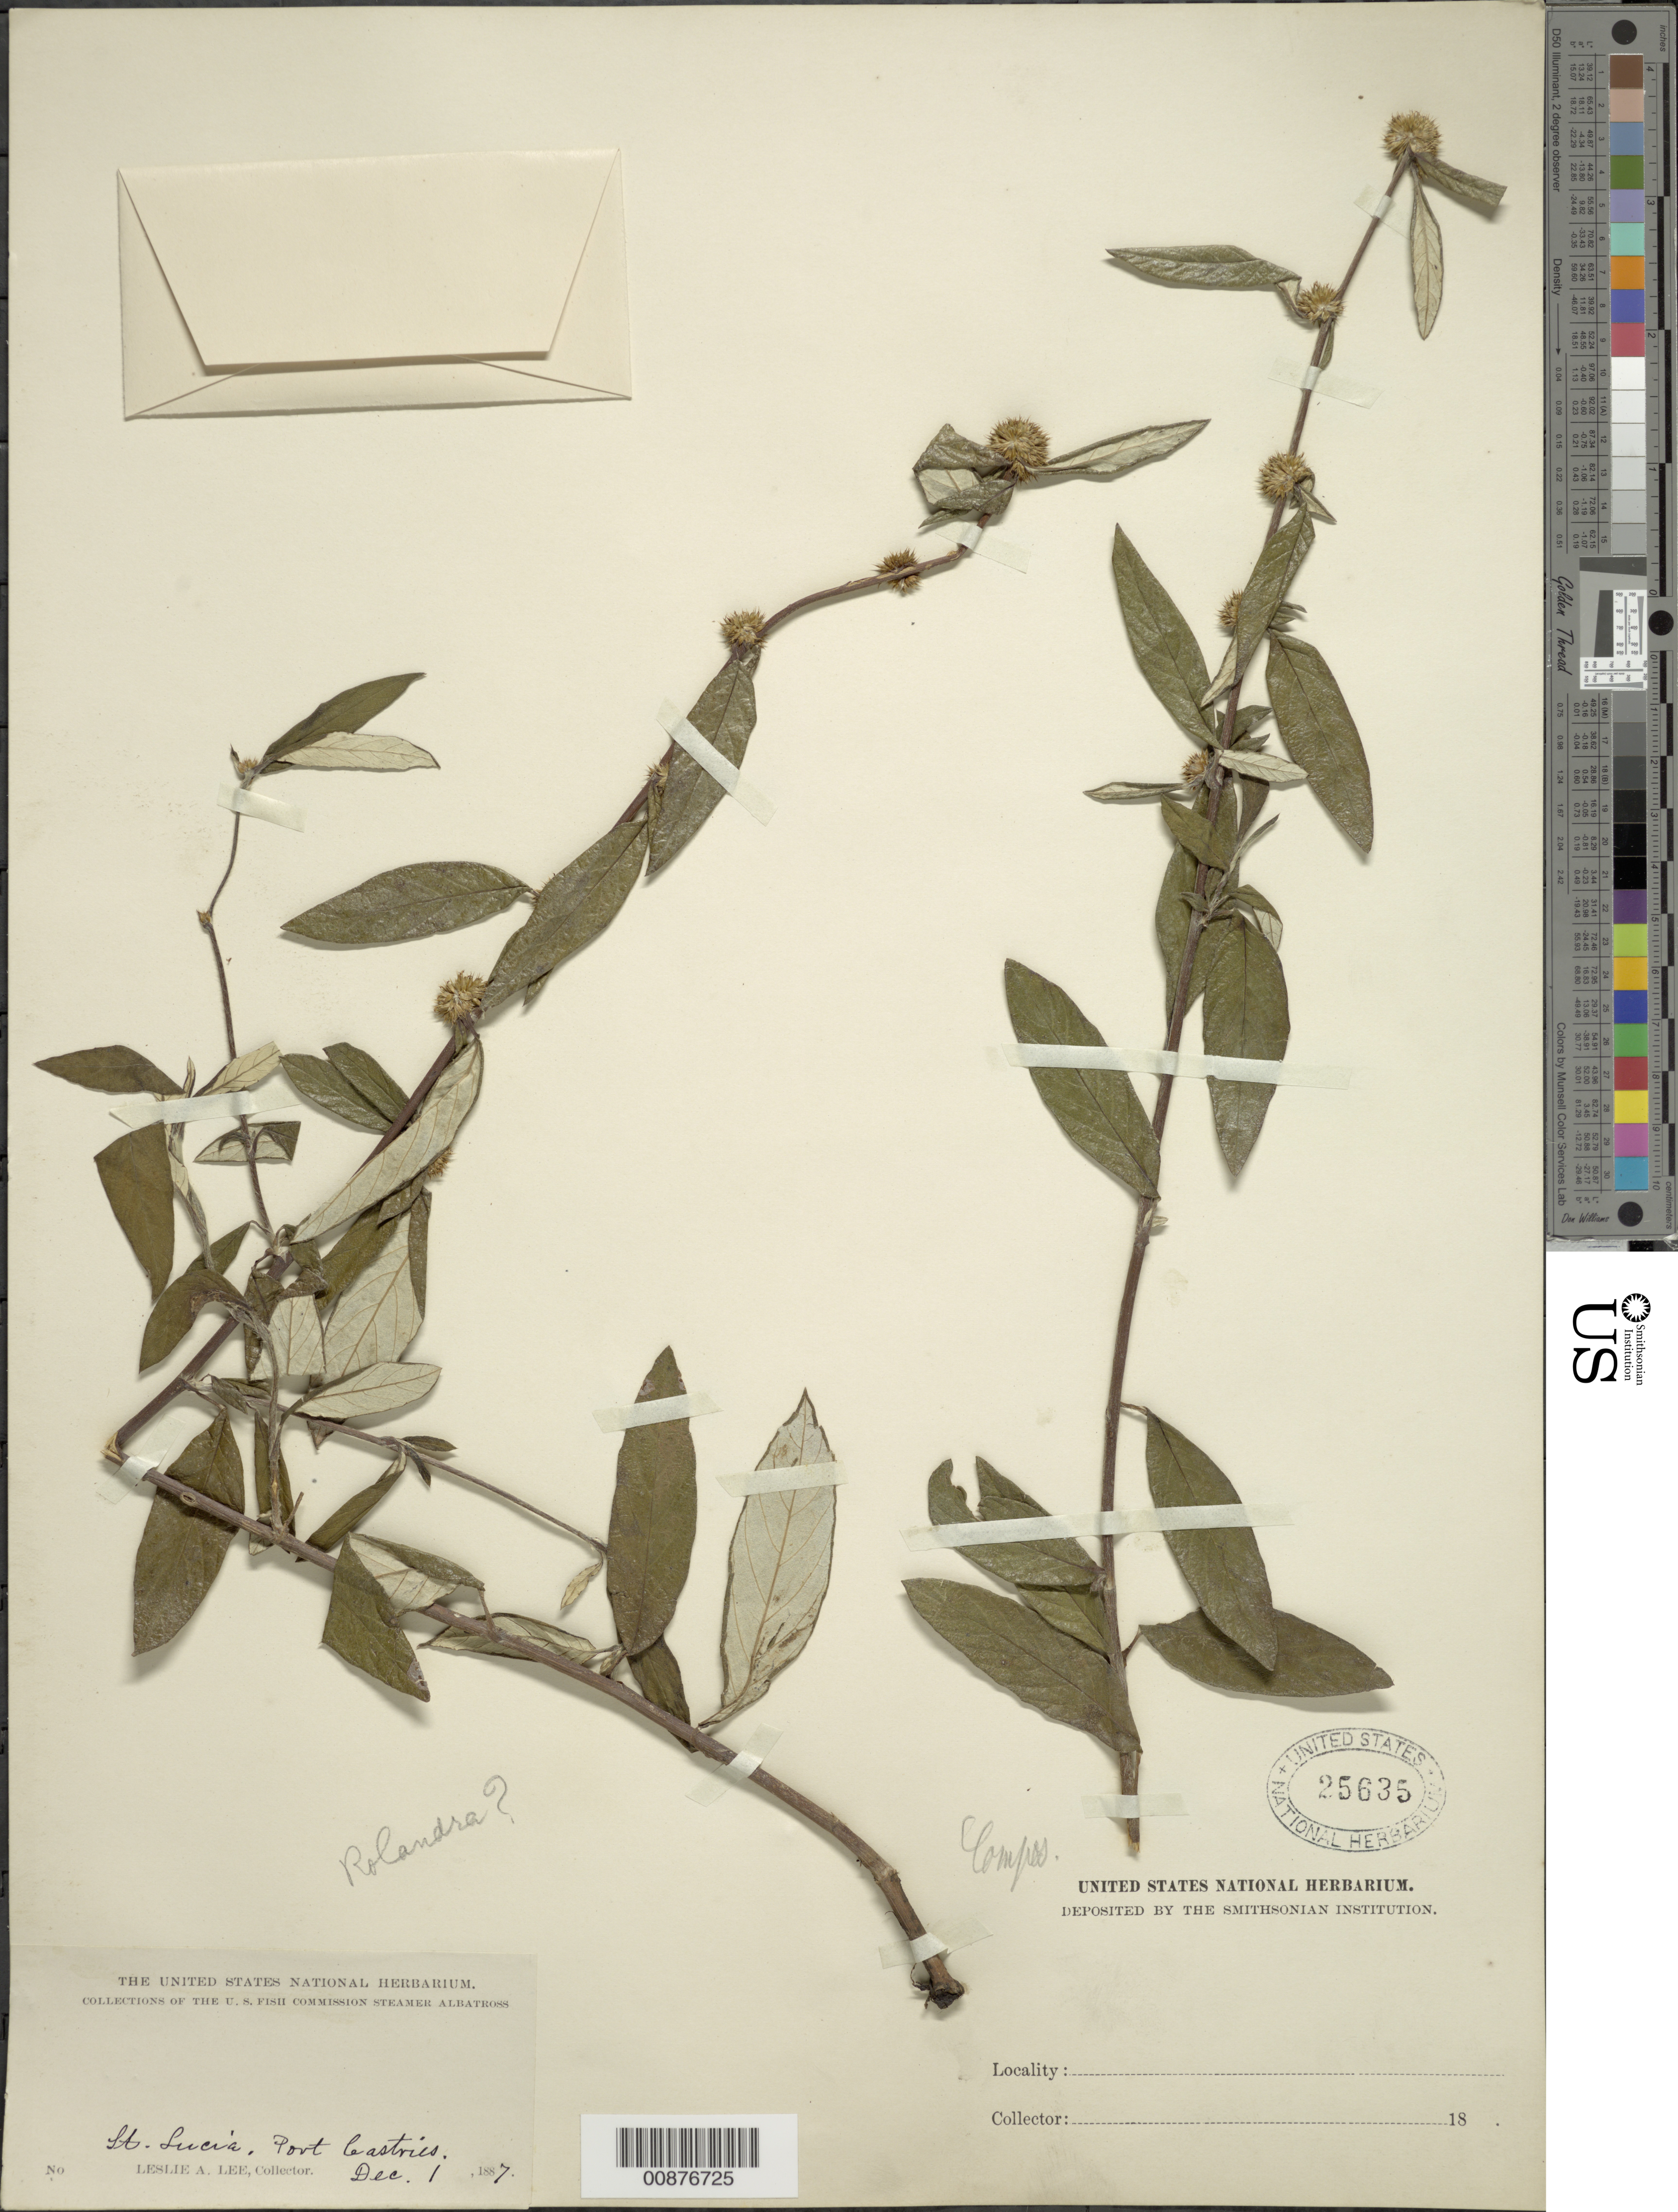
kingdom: Plantae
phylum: Tracheophyta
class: Magnoliopsida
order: Asterales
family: Asteraceae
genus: Rolandra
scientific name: Rolandra fruticosa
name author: (L.) Kuntze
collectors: L. Lee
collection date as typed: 01 Dec 1887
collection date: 1887-12-01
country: St. Lucia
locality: Port Castries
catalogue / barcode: US 25635